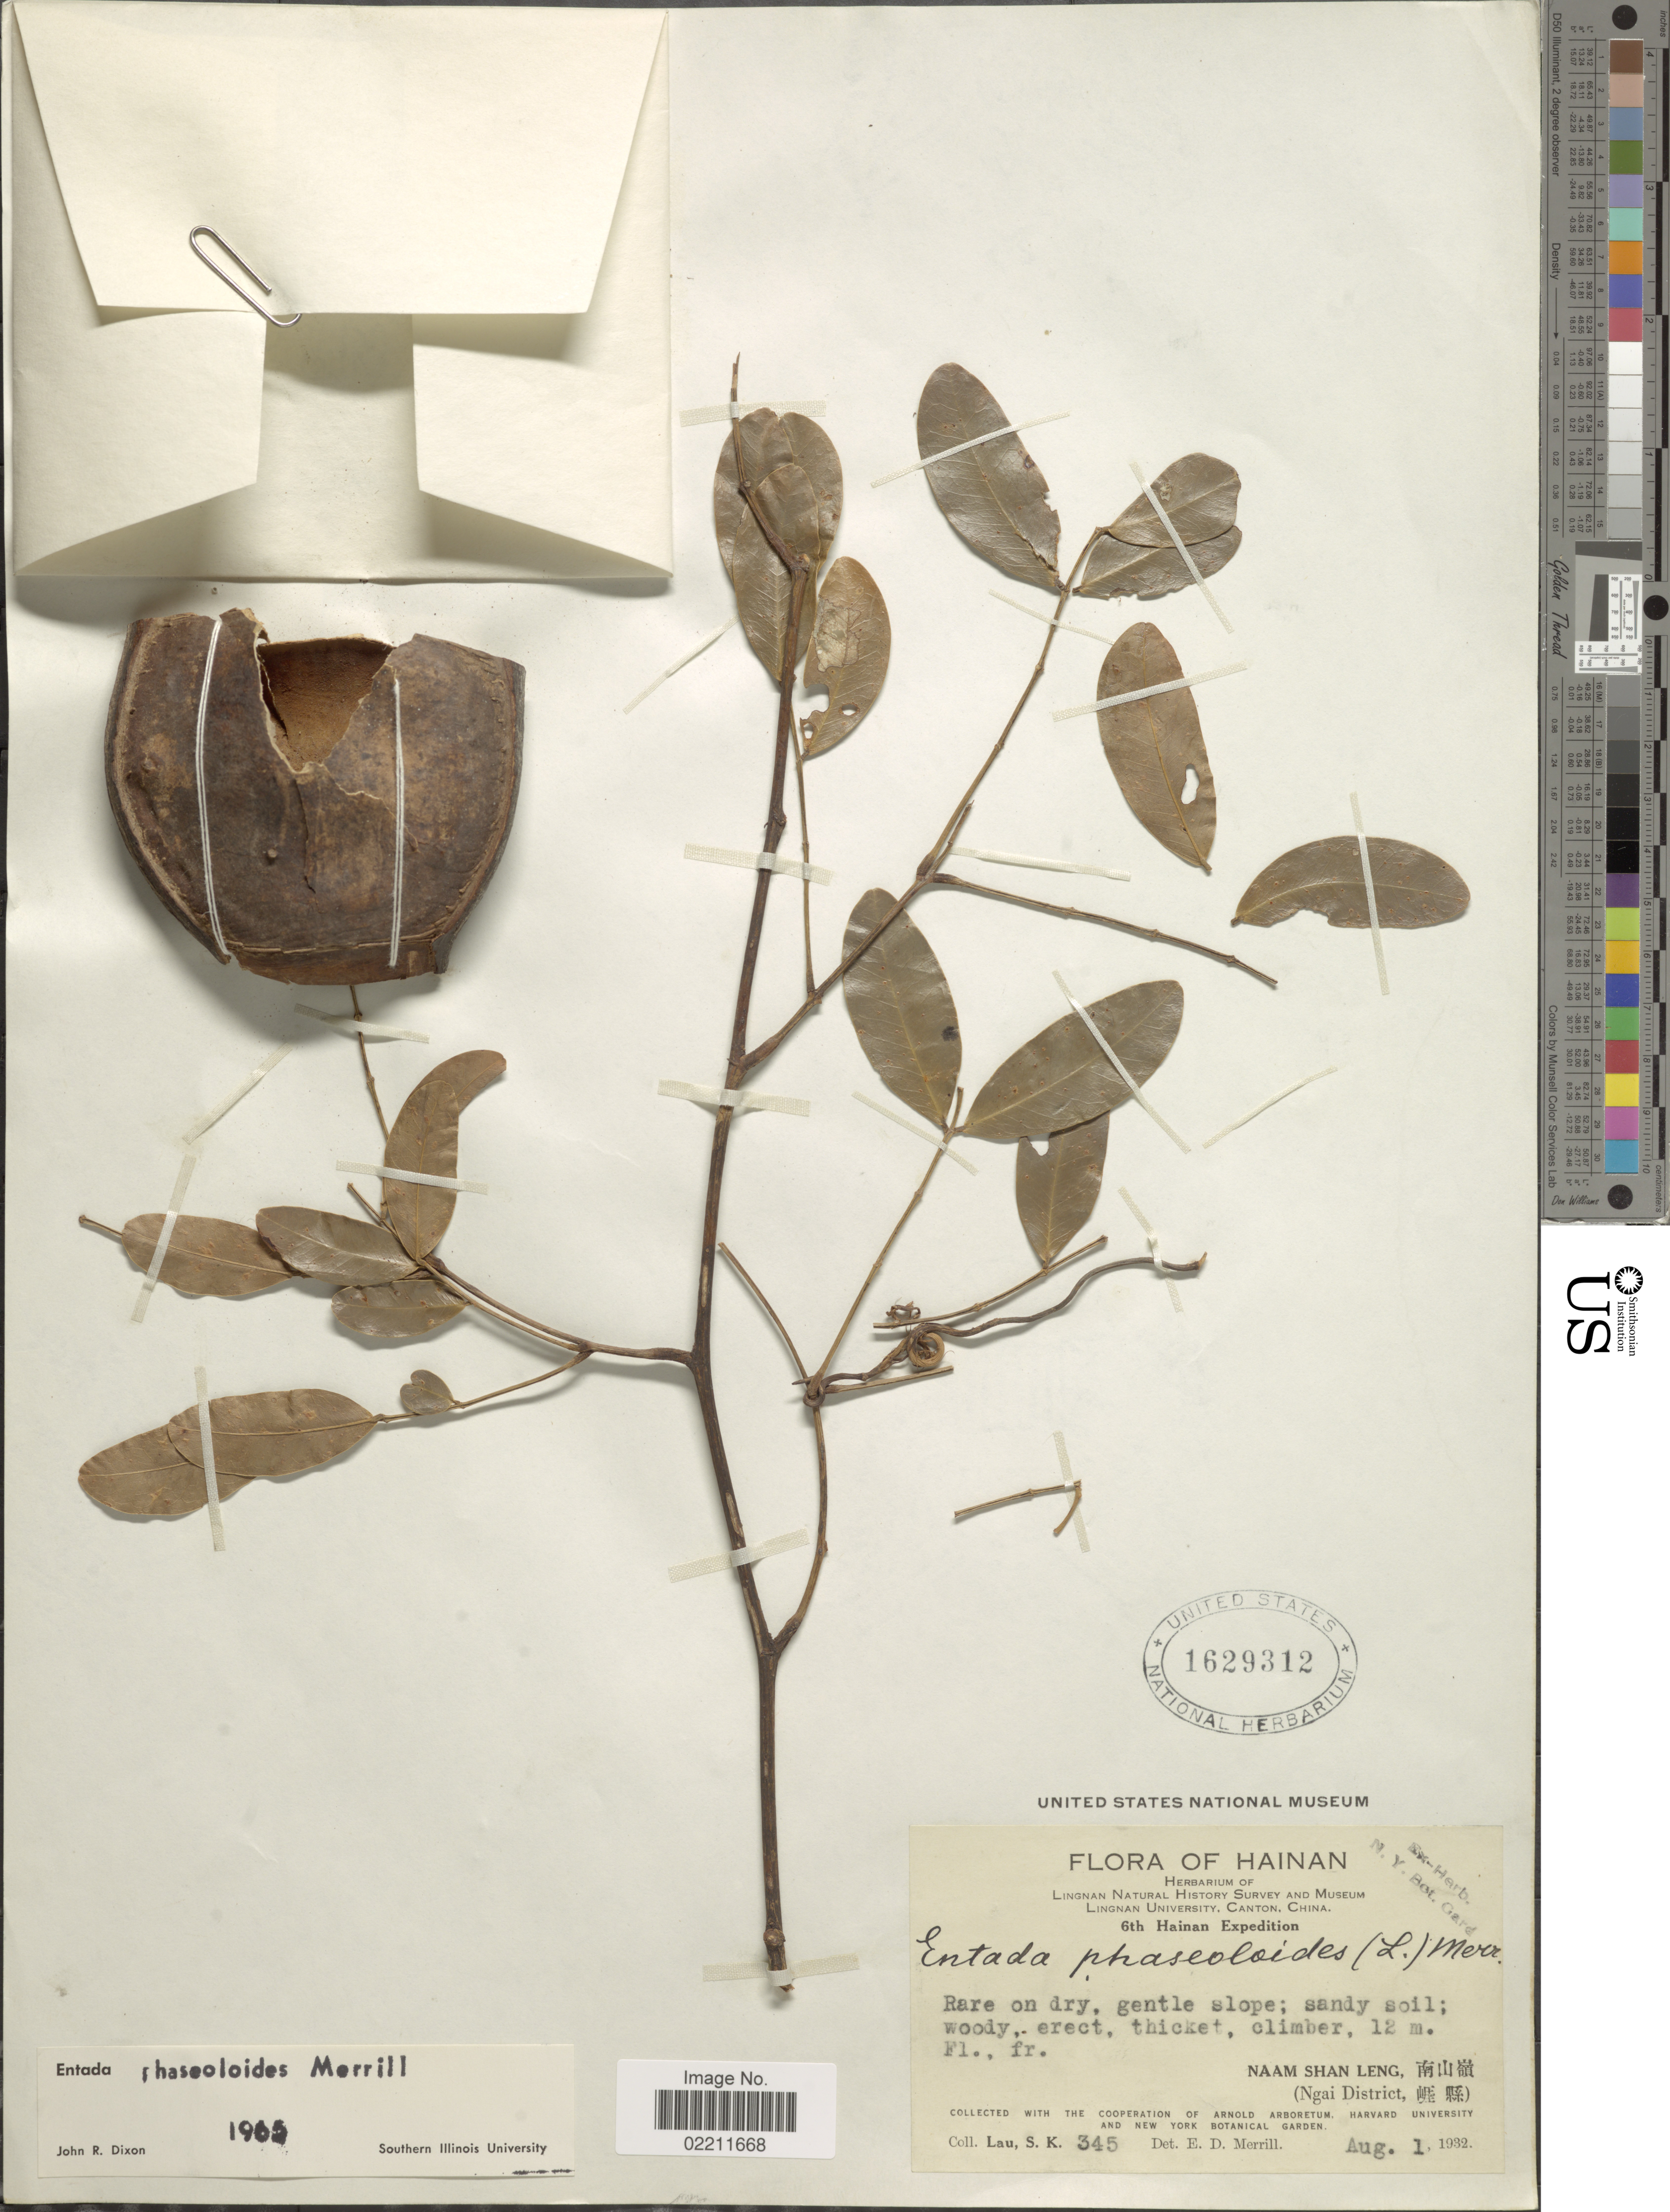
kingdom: Plantae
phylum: Tracheophyta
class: Magnoliopsida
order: Fabales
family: Fabaceae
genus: Entada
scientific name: Entada phaseoloides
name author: (L.) Merr.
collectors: S. K. Lau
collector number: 345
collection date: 1932-08-01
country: China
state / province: Hainan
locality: Naam Shan Leng (Ngai District)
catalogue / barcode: US 1629312